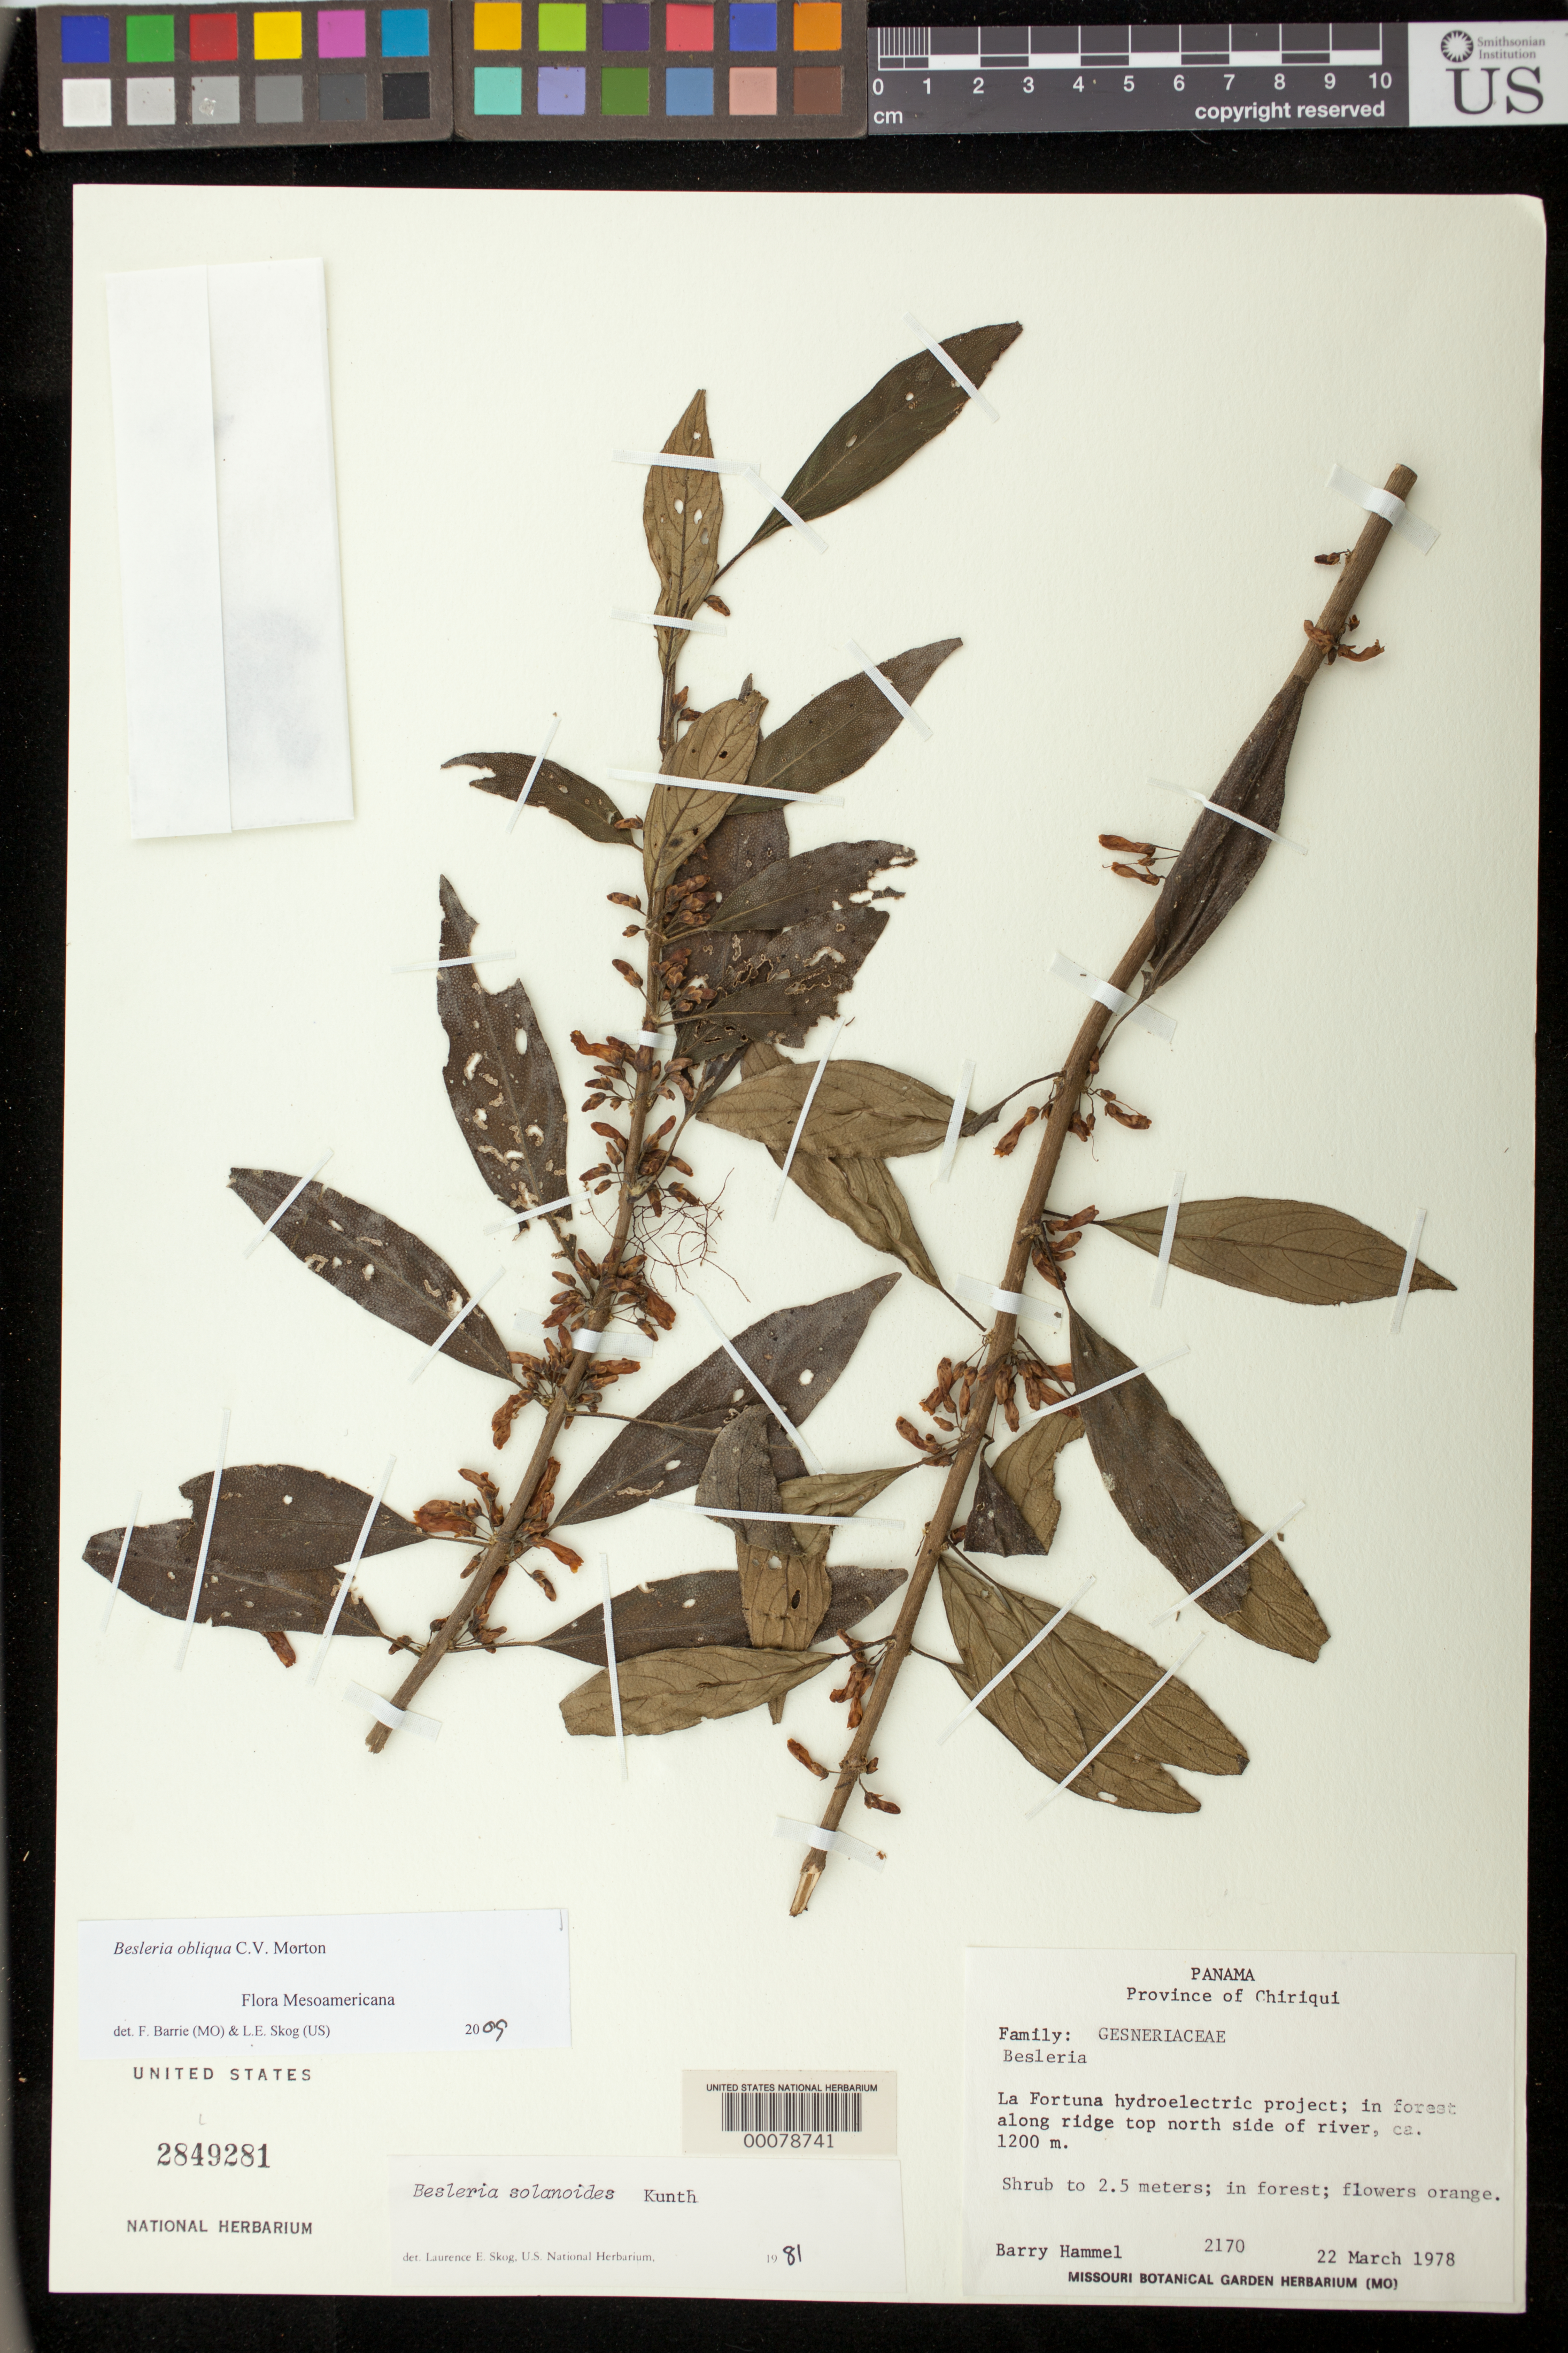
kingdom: Plantae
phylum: Tracheophyta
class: Magnoliopsida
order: Lamiales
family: Gesneriaceae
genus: Besleria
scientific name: Besleria obliqua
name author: C.V. Morton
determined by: Barrie, F. R.; Skog, Laurence E.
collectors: B. Hammel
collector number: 2170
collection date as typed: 22 Mar 1978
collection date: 1978-03-22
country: Panama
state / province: Chiriquí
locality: La Fortuna Hydroelectric Project, north side of river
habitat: In forest along ridge top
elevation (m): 1200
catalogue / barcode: US 2849281